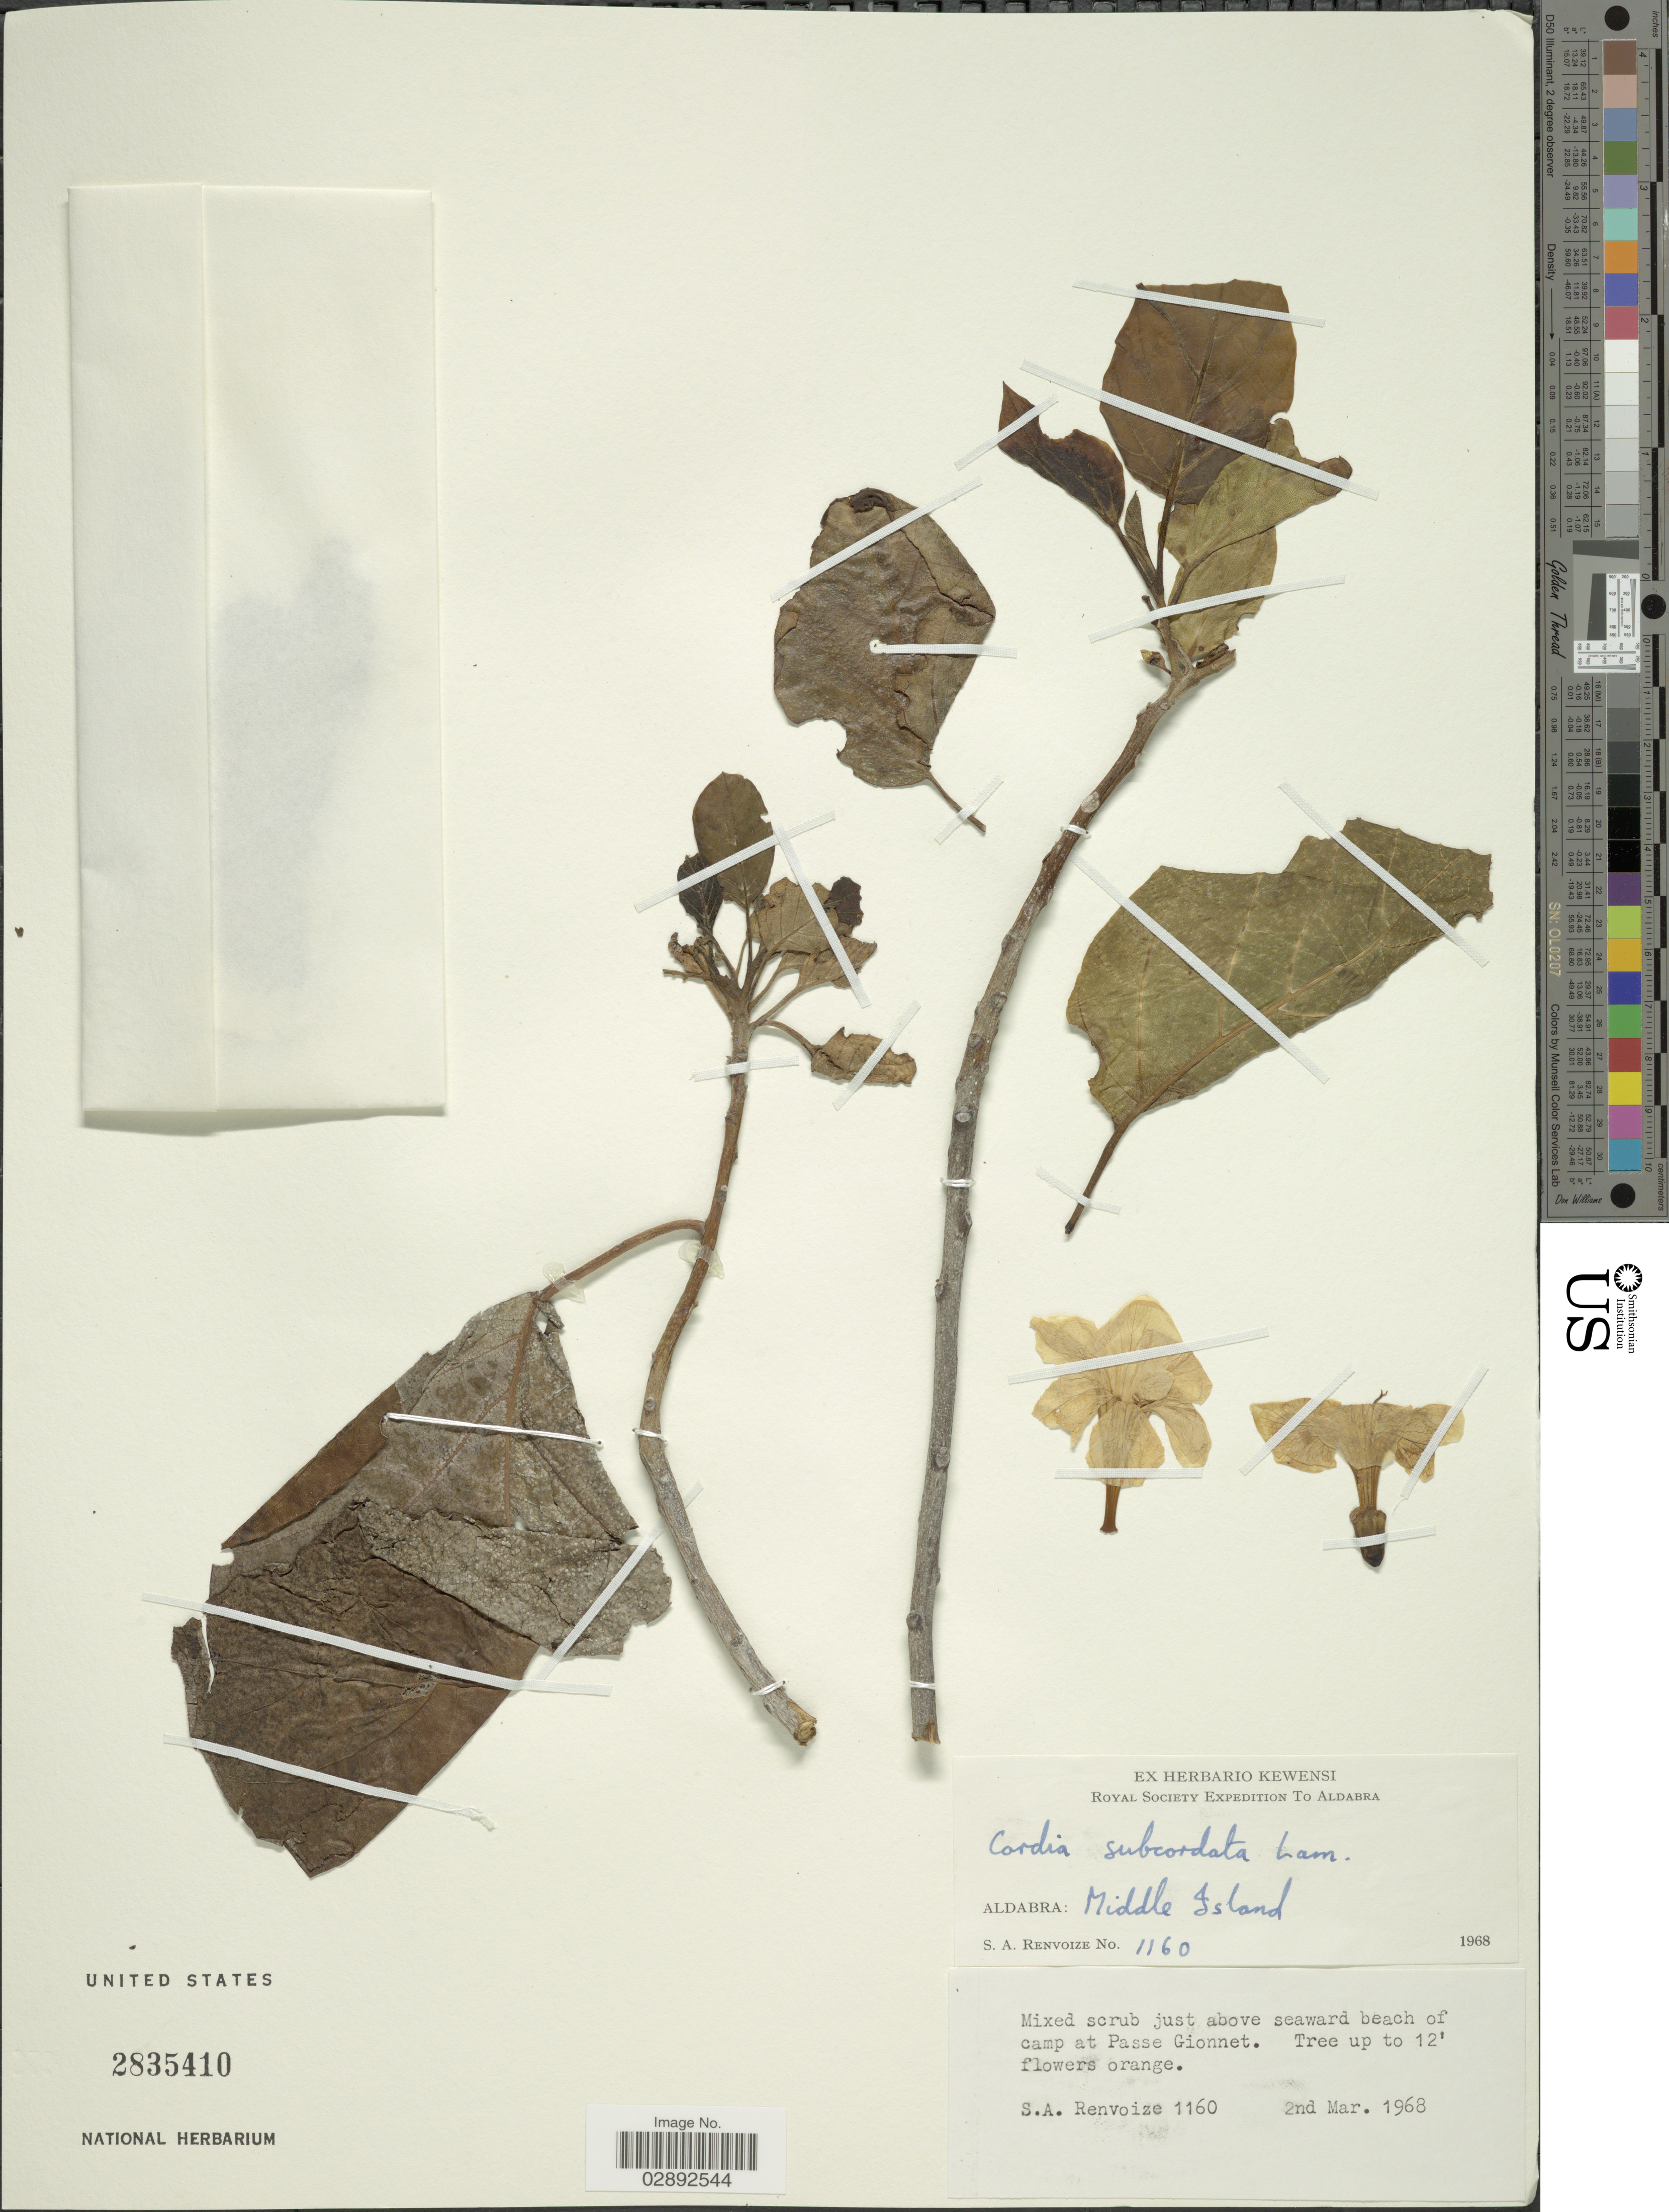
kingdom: Plantae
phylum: Tracheophyta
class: Magnoliopsida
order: Boraginales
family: Cordiaceae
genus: Cordia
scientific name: Cordia subcordata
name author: Lam.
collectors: S. A. Renvoize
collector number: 1160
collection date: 1968-03-02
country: Seychelles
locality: Aldabra: Middle Island. Just above seaward beach of camp at Passe Gionnet.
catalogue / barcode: US 2835410